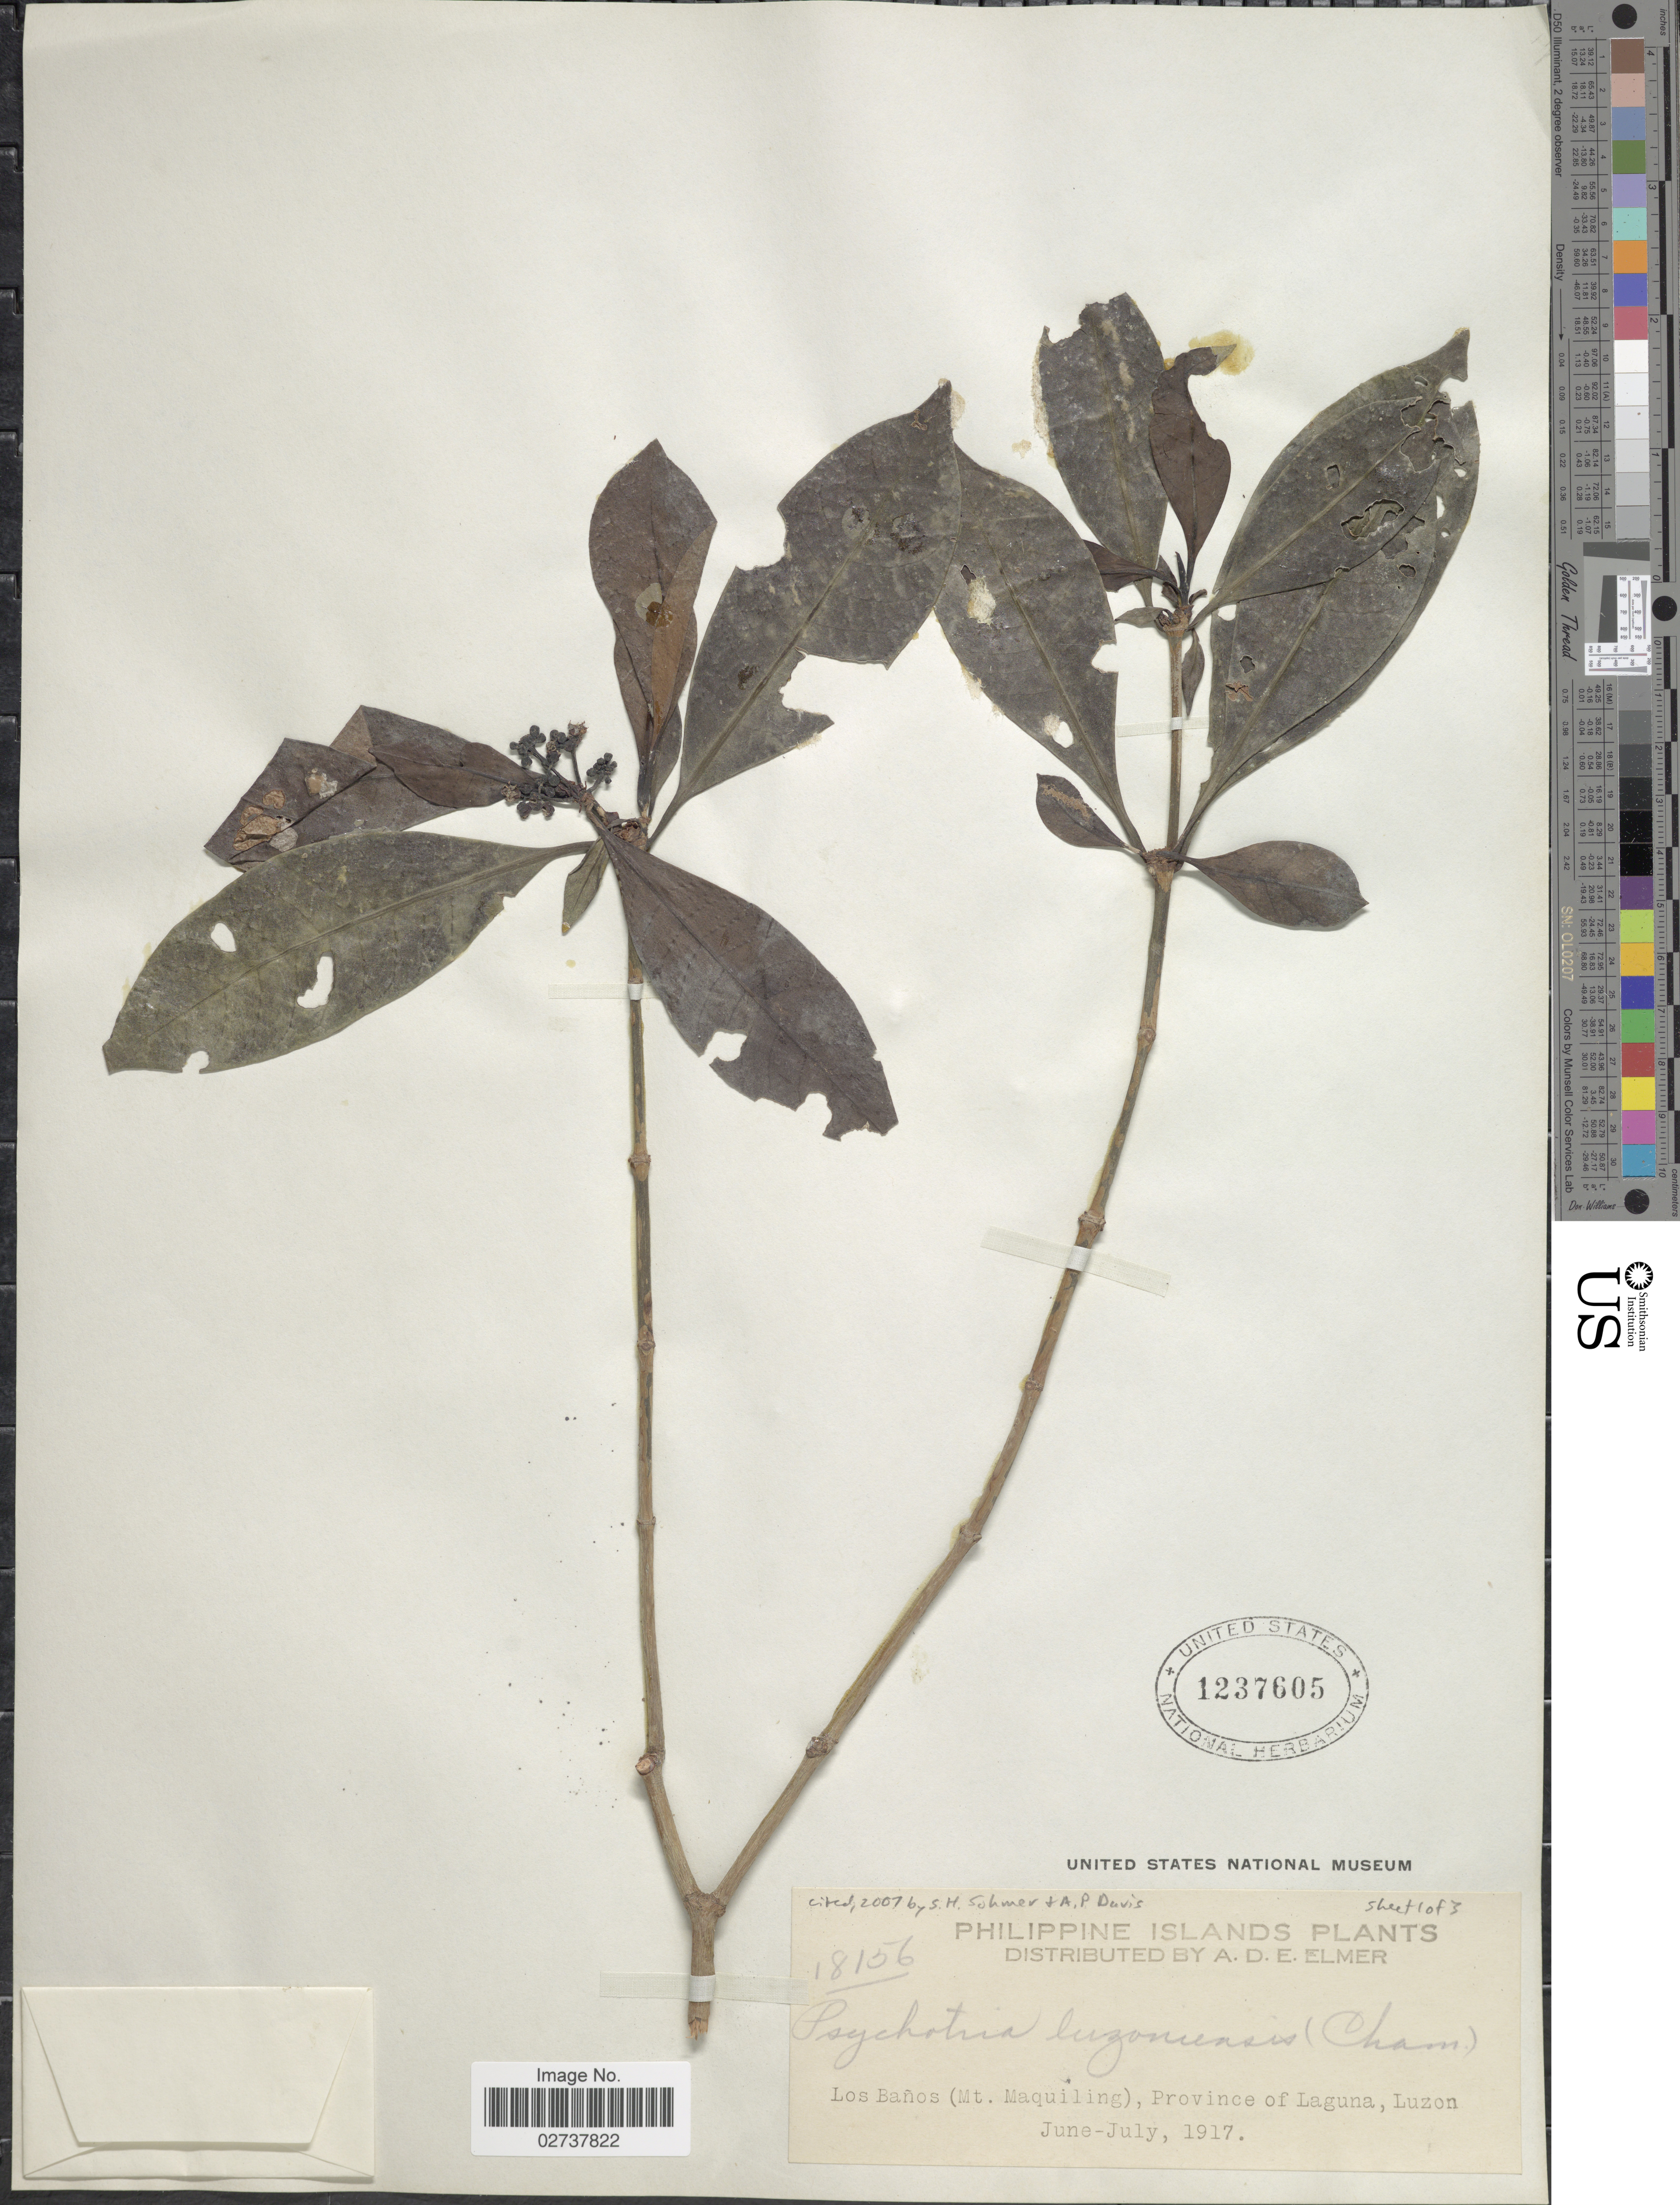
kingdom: Plantae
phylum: Tracheophyta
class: Magnoliopsida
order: Gentianales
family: Rubiaceae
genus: Psychotria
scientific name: Psychotria luzoniensis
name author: (Cham. & Schltdl.) Fern.-Vill.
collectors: A. D. E. Elmer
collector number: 18156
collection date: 1917-06/1917-07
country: Philippines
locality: Los Banos (Mt. Maquiling) Province of Laguna, Luzon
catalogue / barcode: US 1237605